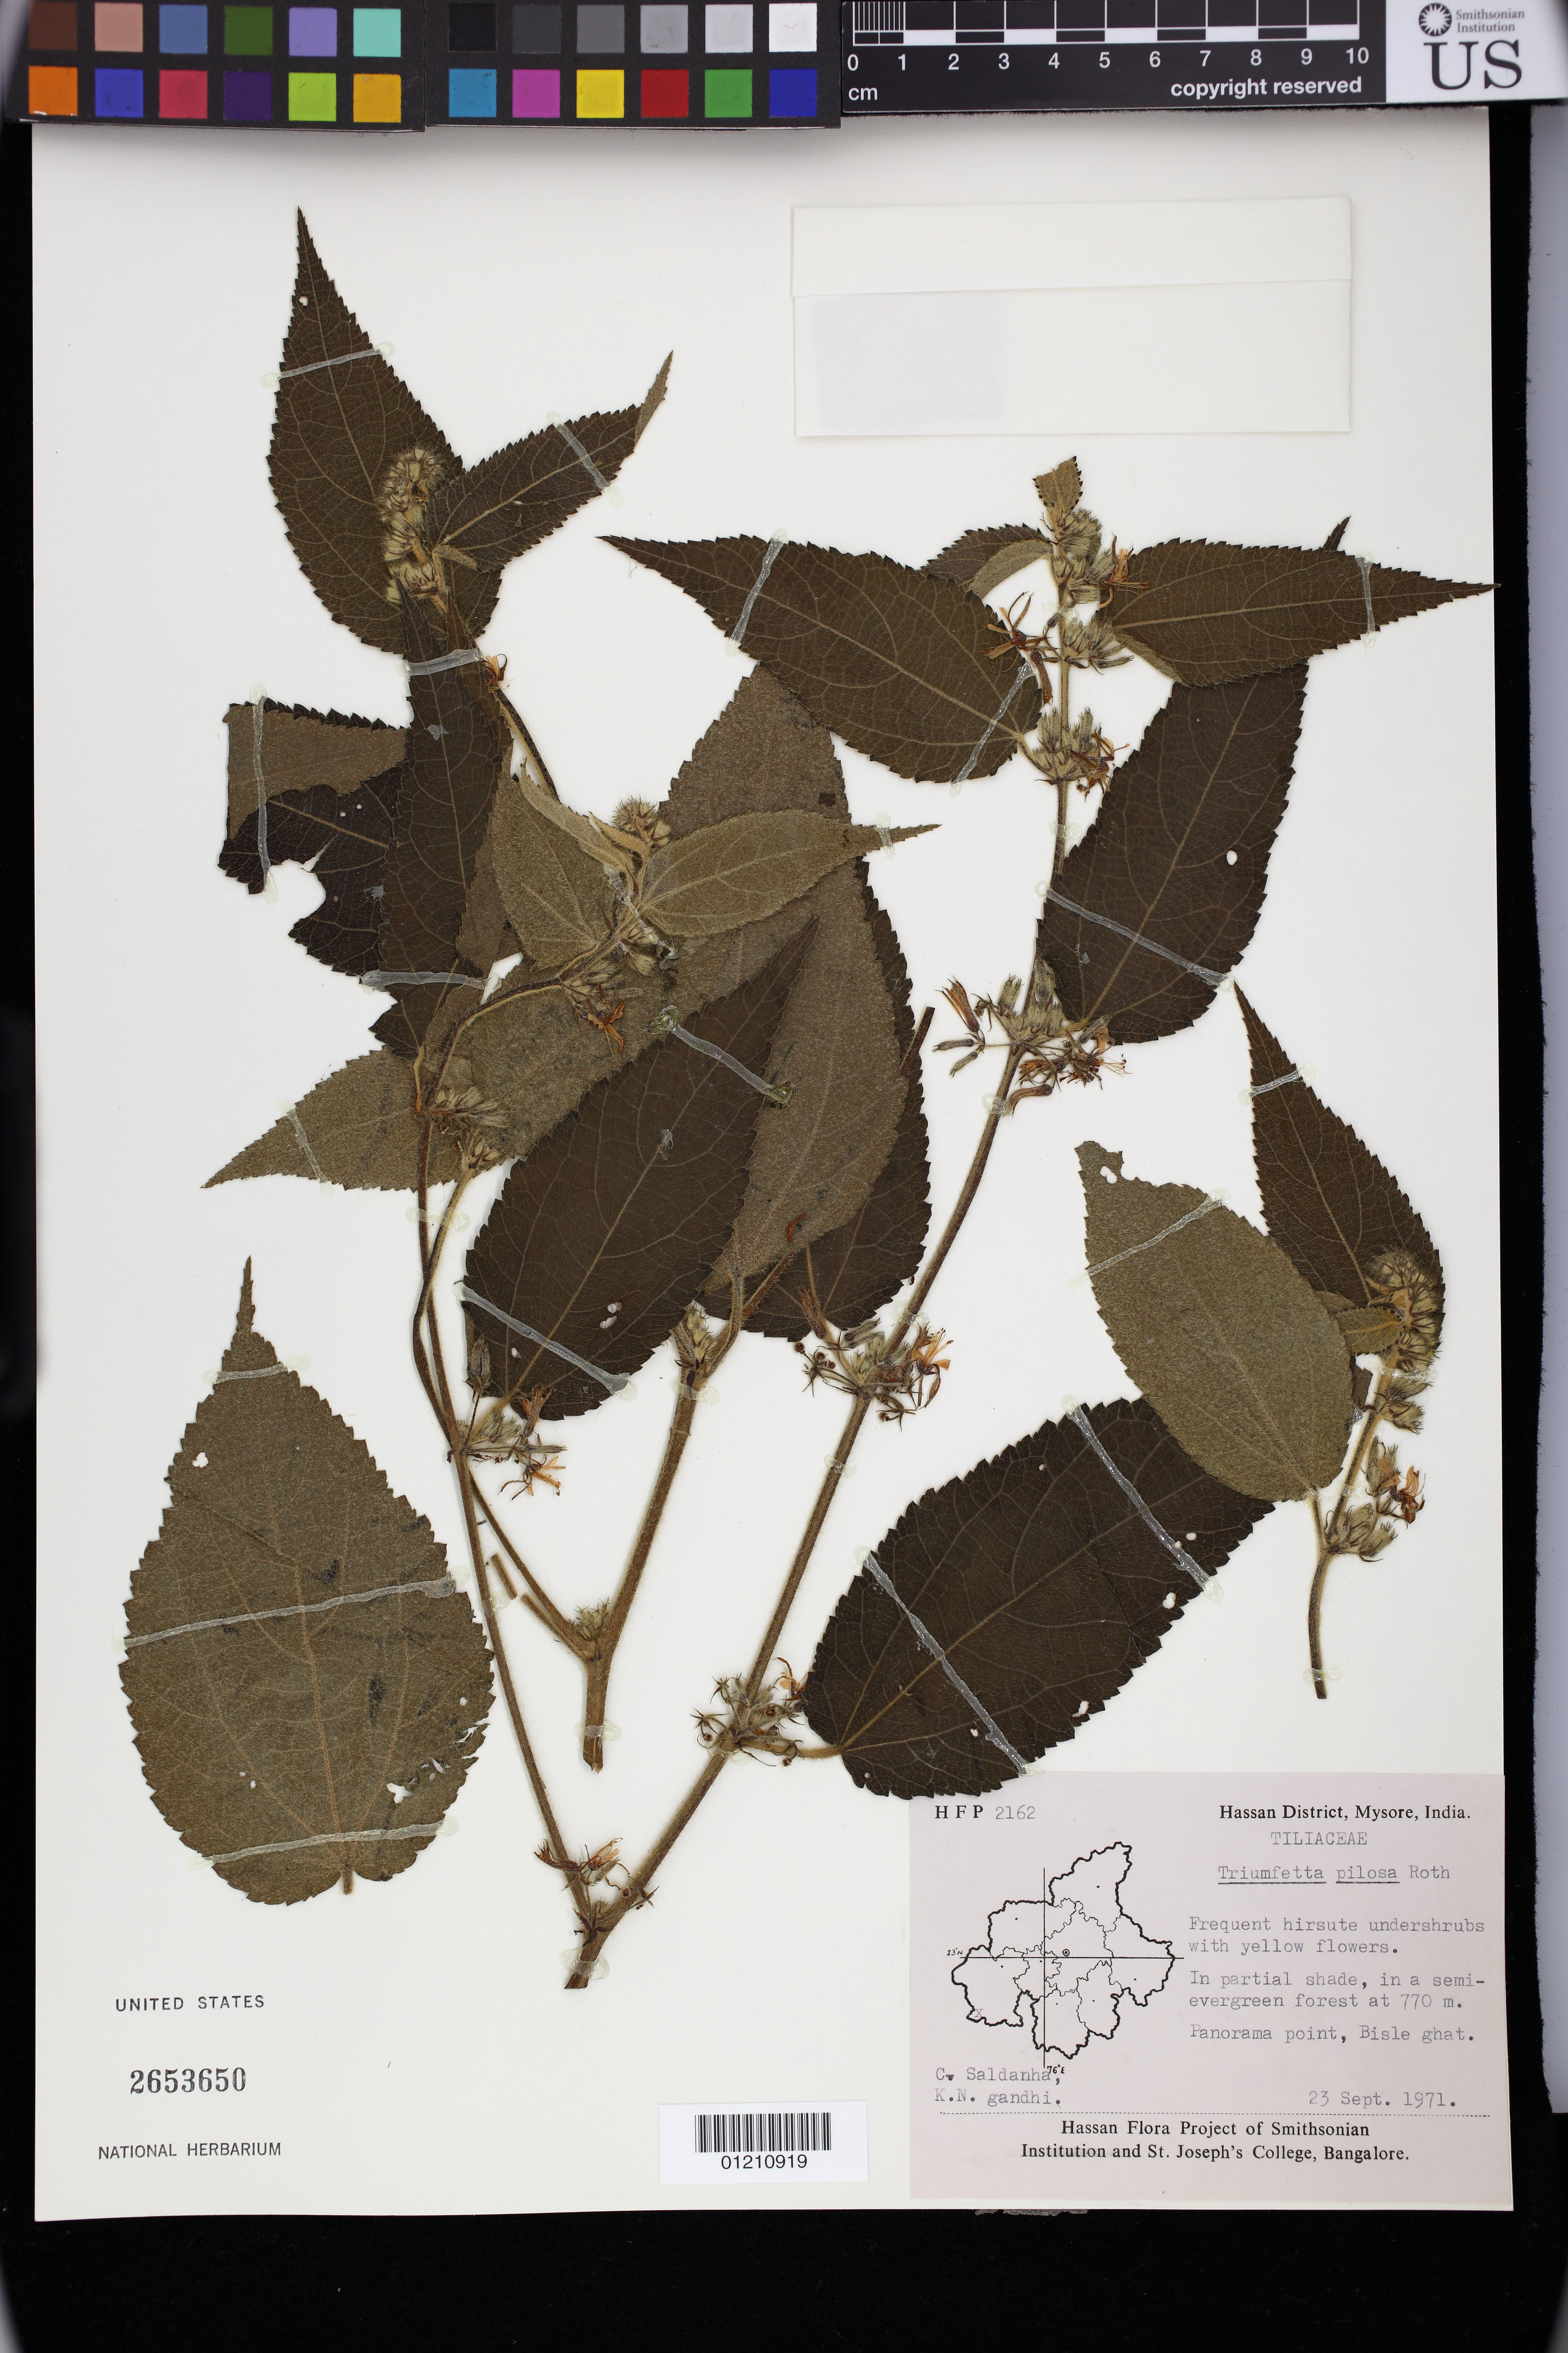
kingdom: Plantae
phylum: Tracheophyta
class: Magnoliopsida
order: Malvales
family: Malvaceae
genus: Triumfetta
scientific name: Triumfetta pilosa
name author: Roth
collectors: C. J. Saldanha & K. N. Gandhi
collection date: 1971-09-23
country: India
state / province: Karnataka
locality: Mysore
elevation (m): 770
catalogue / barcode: US 2653650